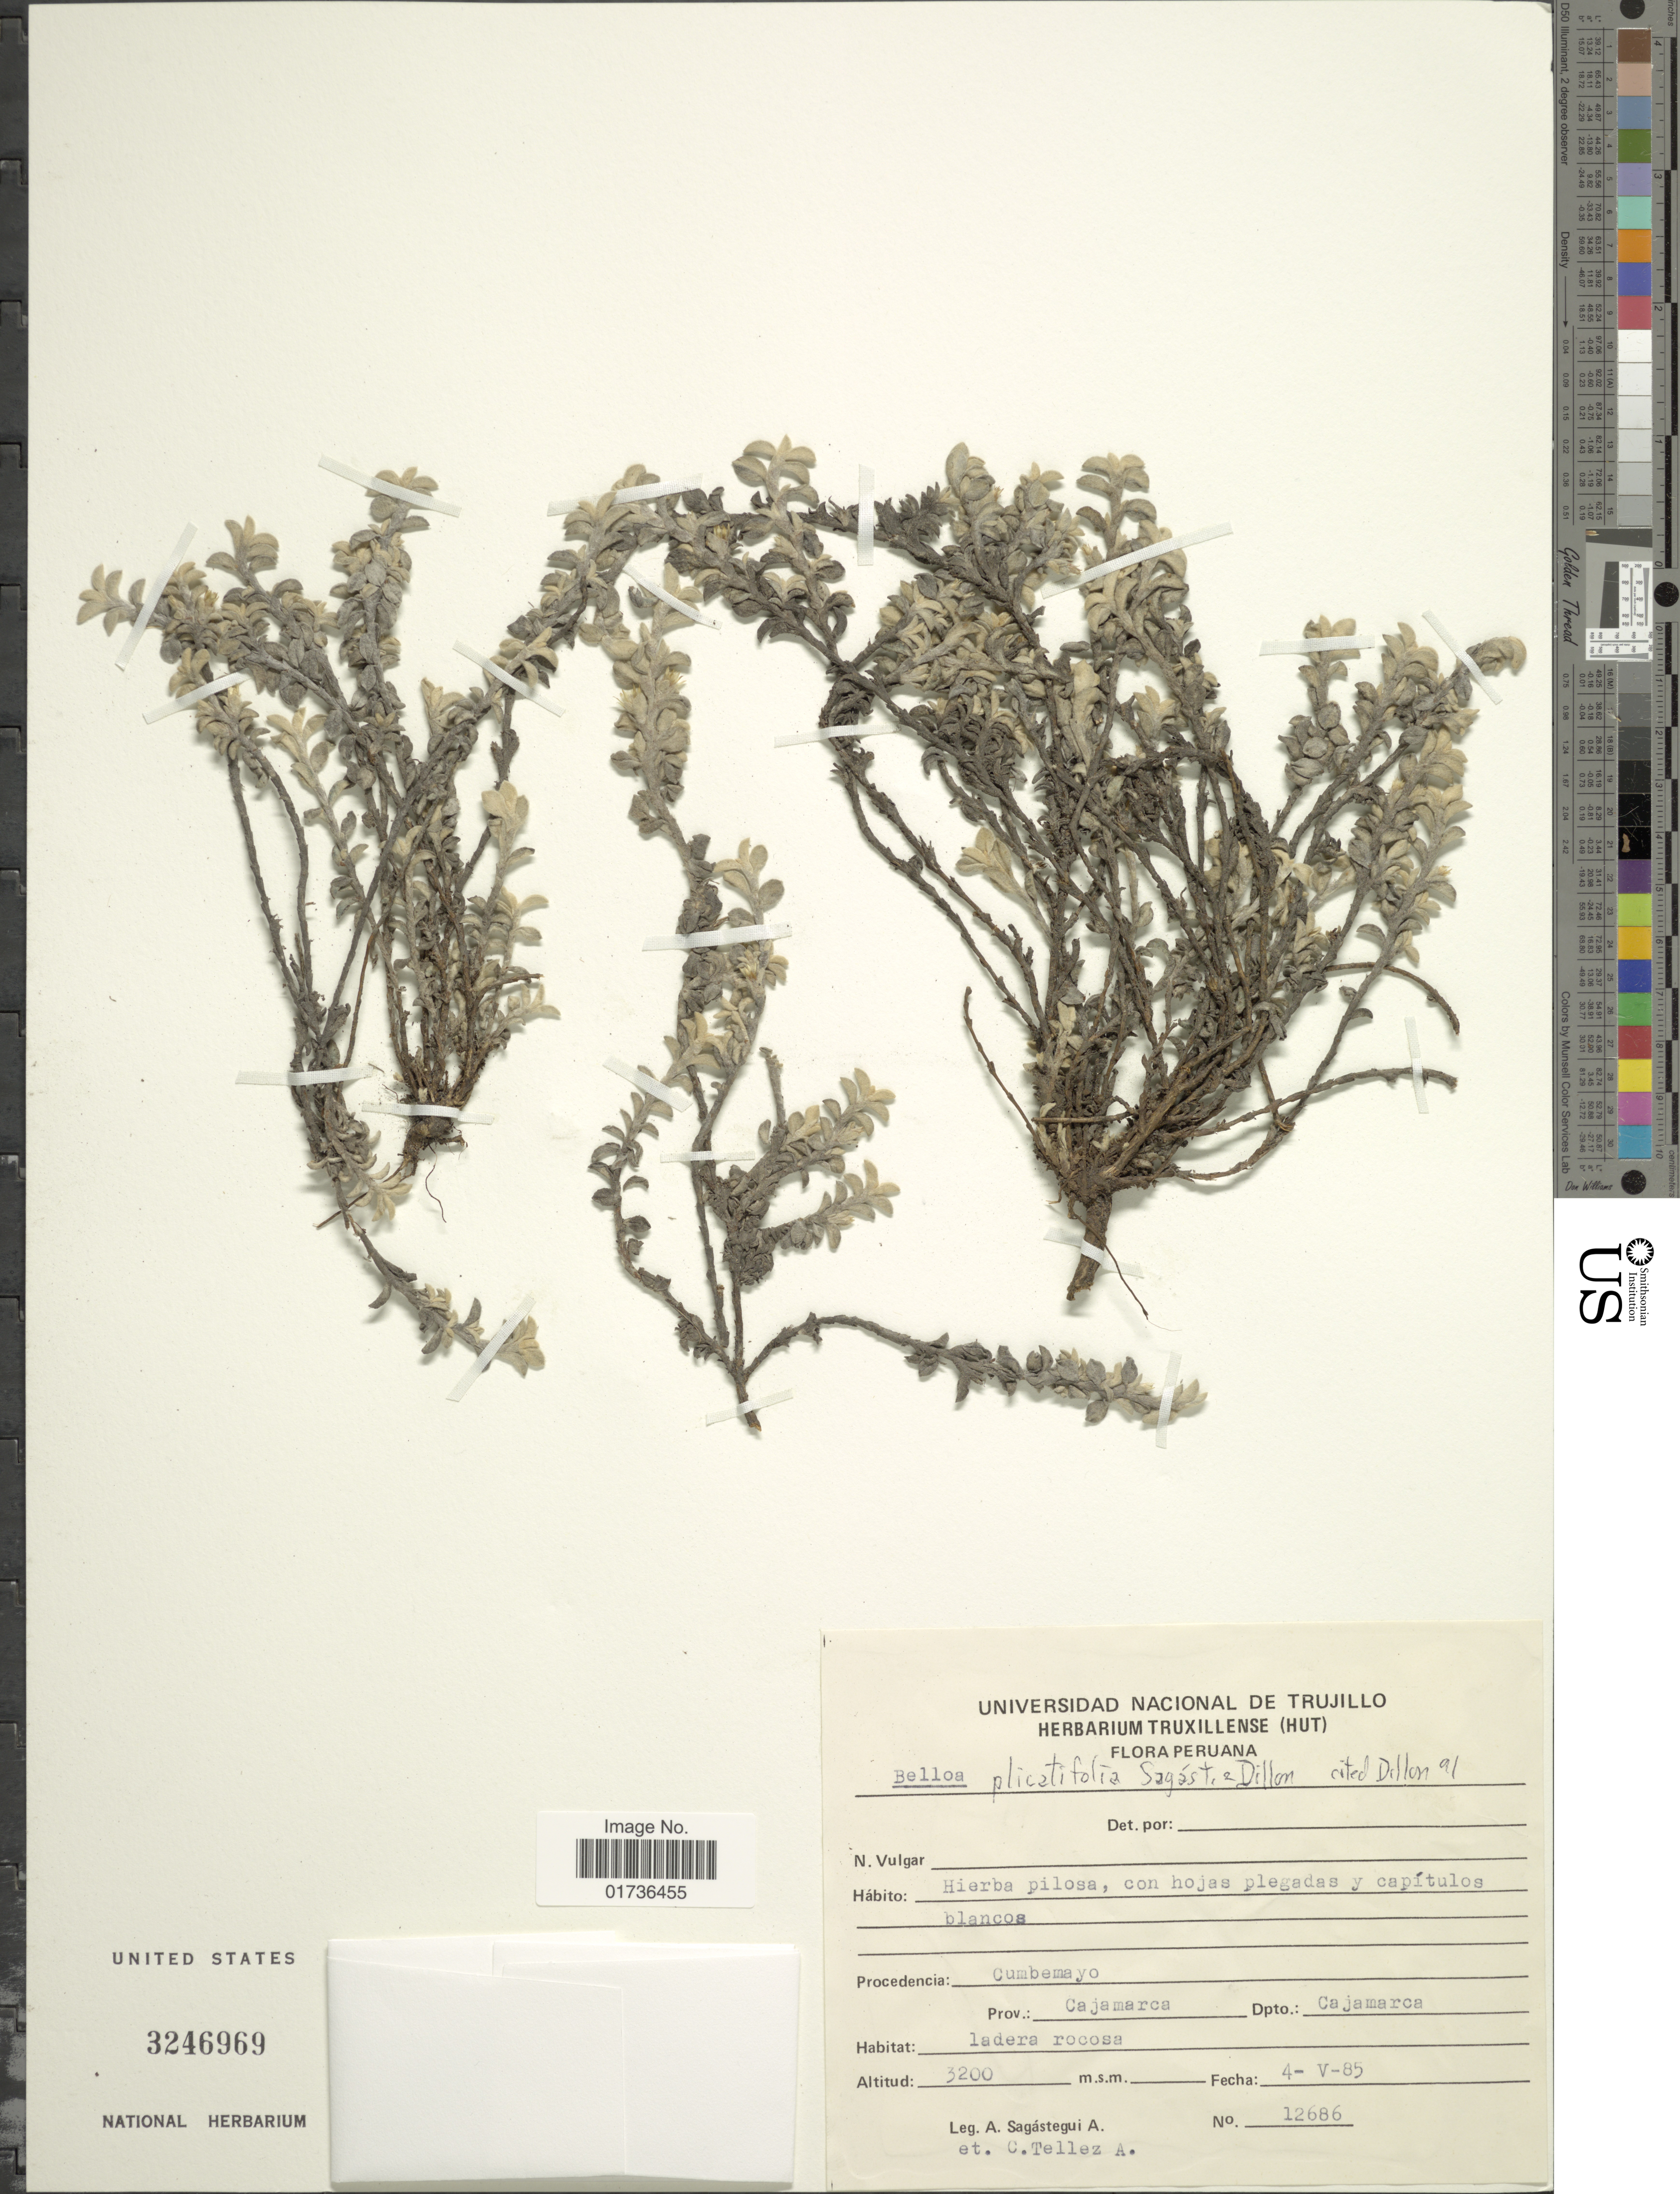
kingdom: Plantae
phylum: Tracheophyta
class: Magnoliopsida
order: Asterales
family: Asteraceae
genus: Mniodes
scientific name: Mniodes plicatifolia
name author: (Sagást. & M.O. Dillon) S.E. Freire et al.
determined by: Dillon, M. O.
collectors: A. Sagástegui A. & C. Tellez-A.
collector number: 12686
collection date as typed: Transcribed d/m/y: 4/5/85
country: Peru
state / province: Cajamarca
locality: Cumbemayo, Dpto Cajamarca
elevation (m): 3200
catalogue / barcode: US 3246969